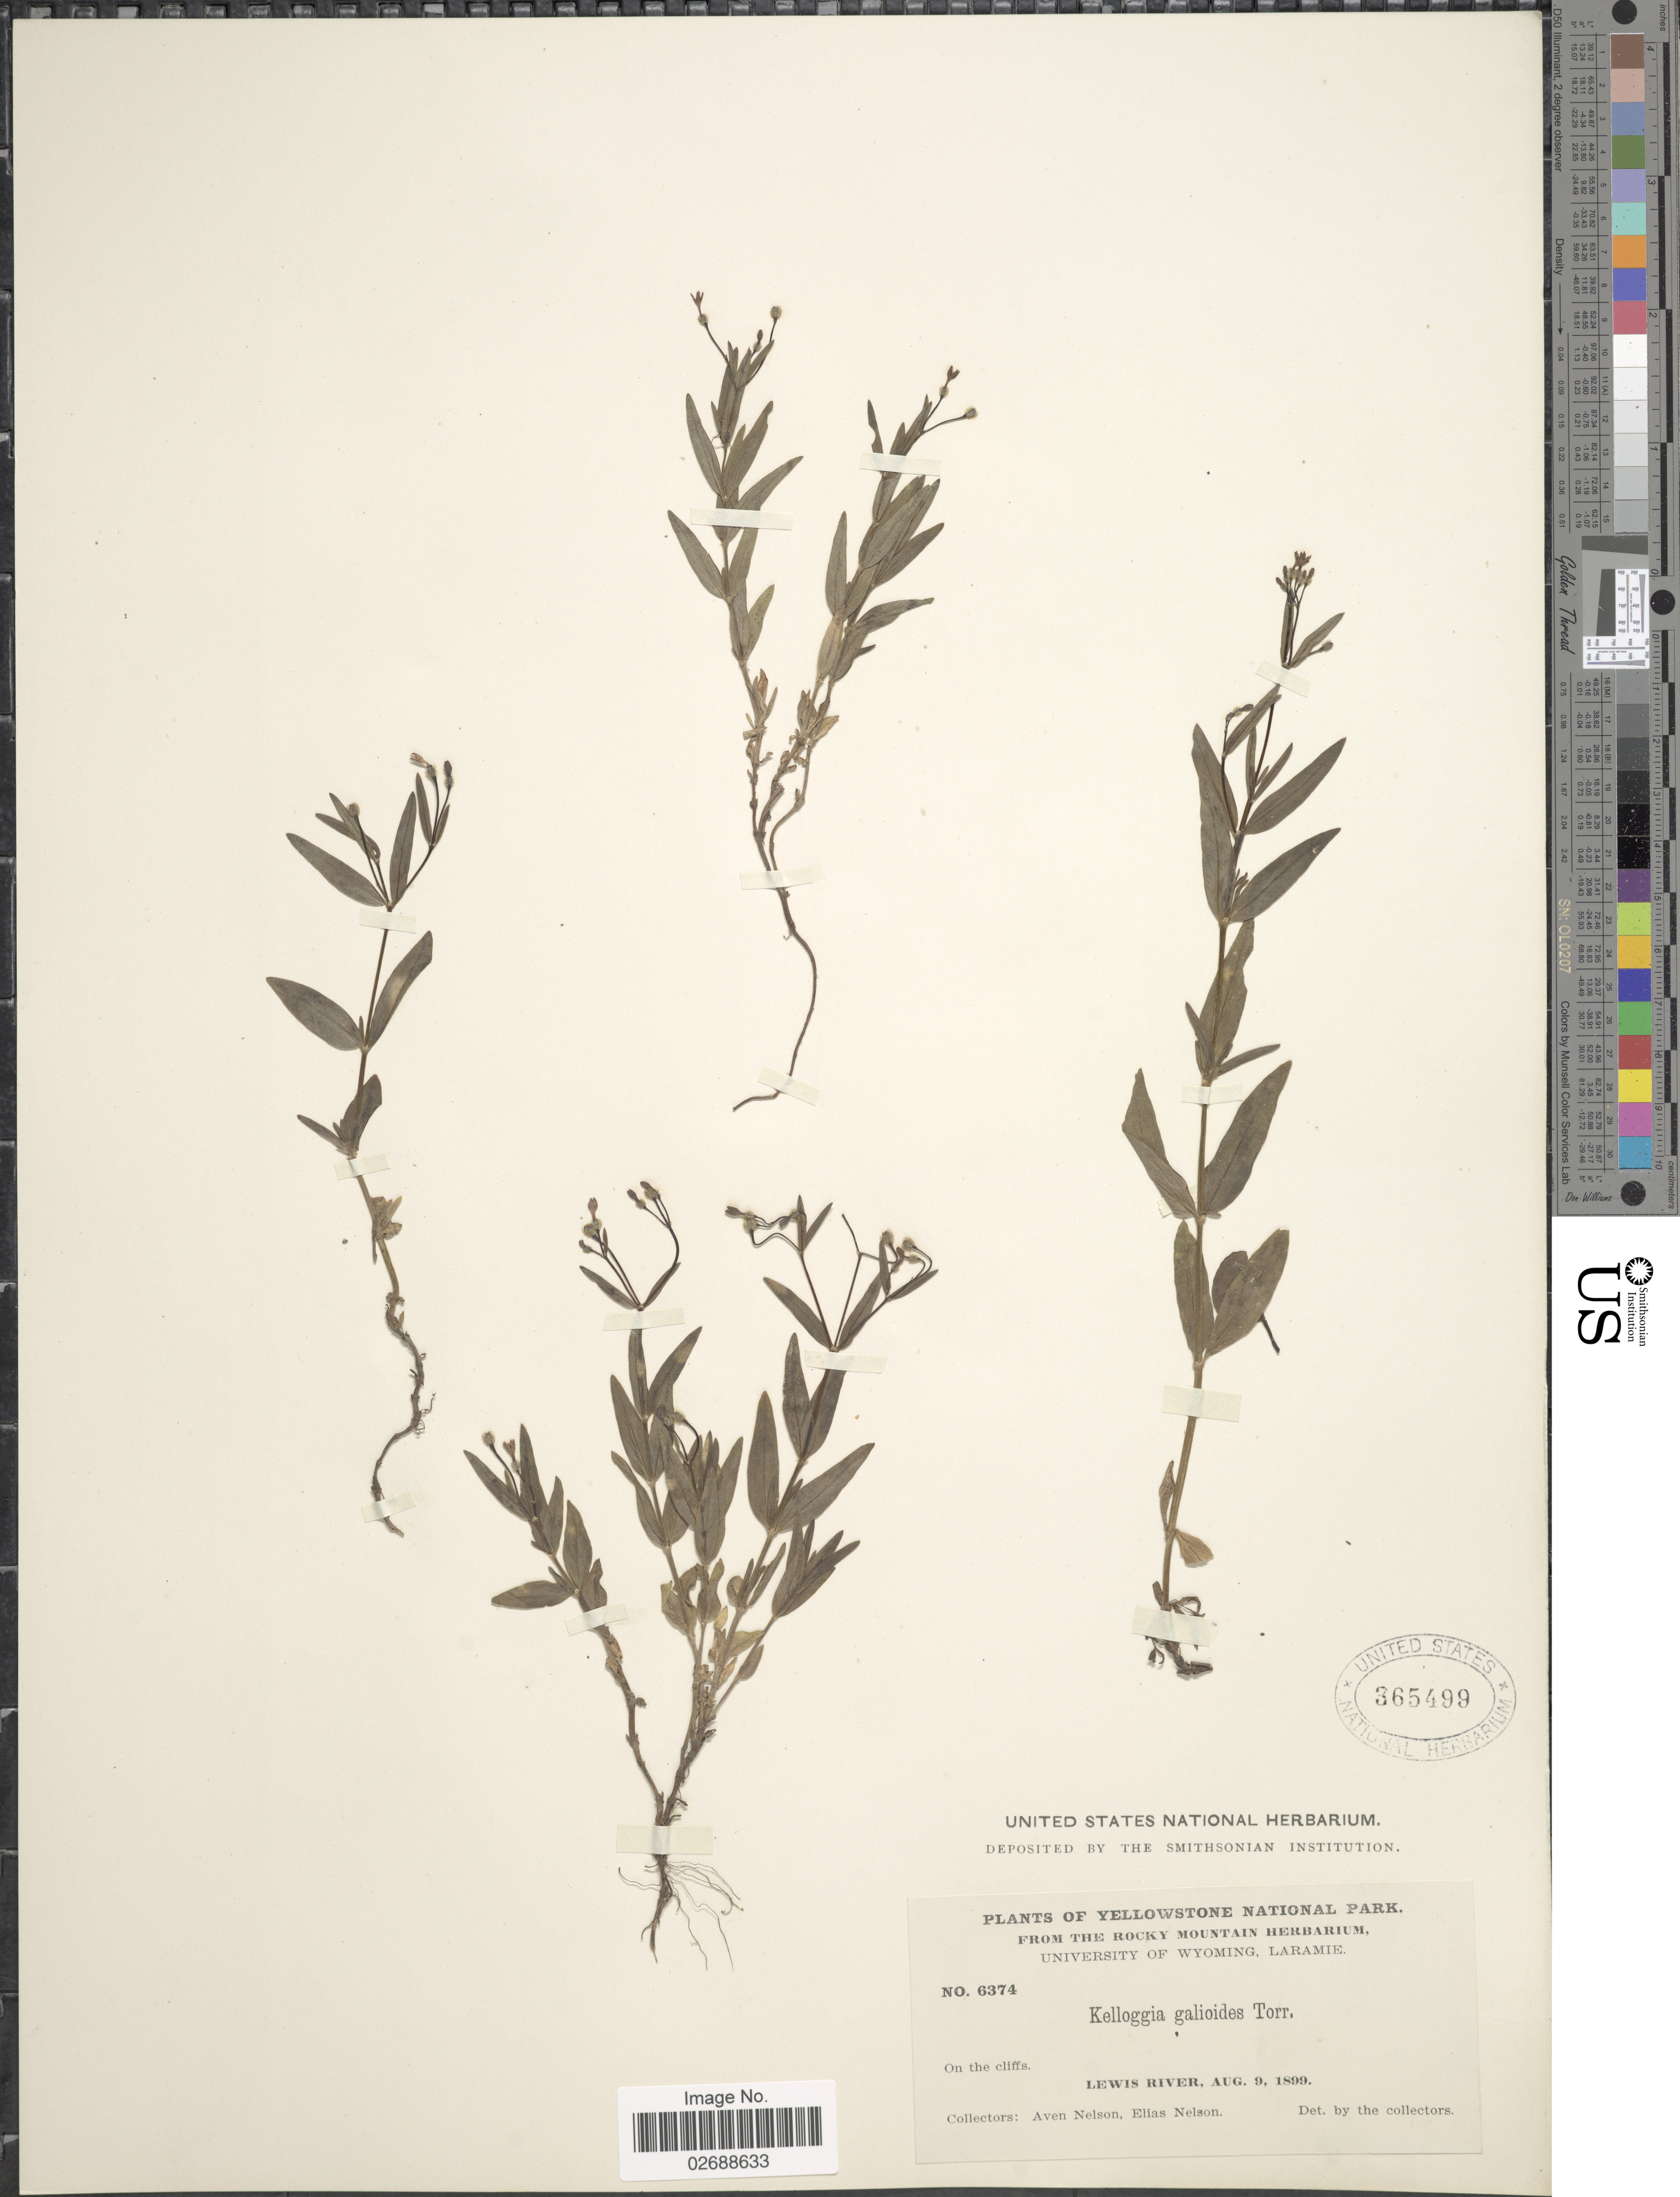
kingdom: Plantae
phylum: Tracheophyta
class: Magnoliopsida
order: Gentianales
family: Rubiaceae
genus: Kelloggia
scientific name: Kelloggia galioides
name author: Torr.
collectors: A. Nelson & E. Nelson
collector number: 6374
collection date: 1899-08-09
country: United States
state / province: Wyoming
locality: Yellowstone National Park, Lewis River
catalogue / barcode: US 365499